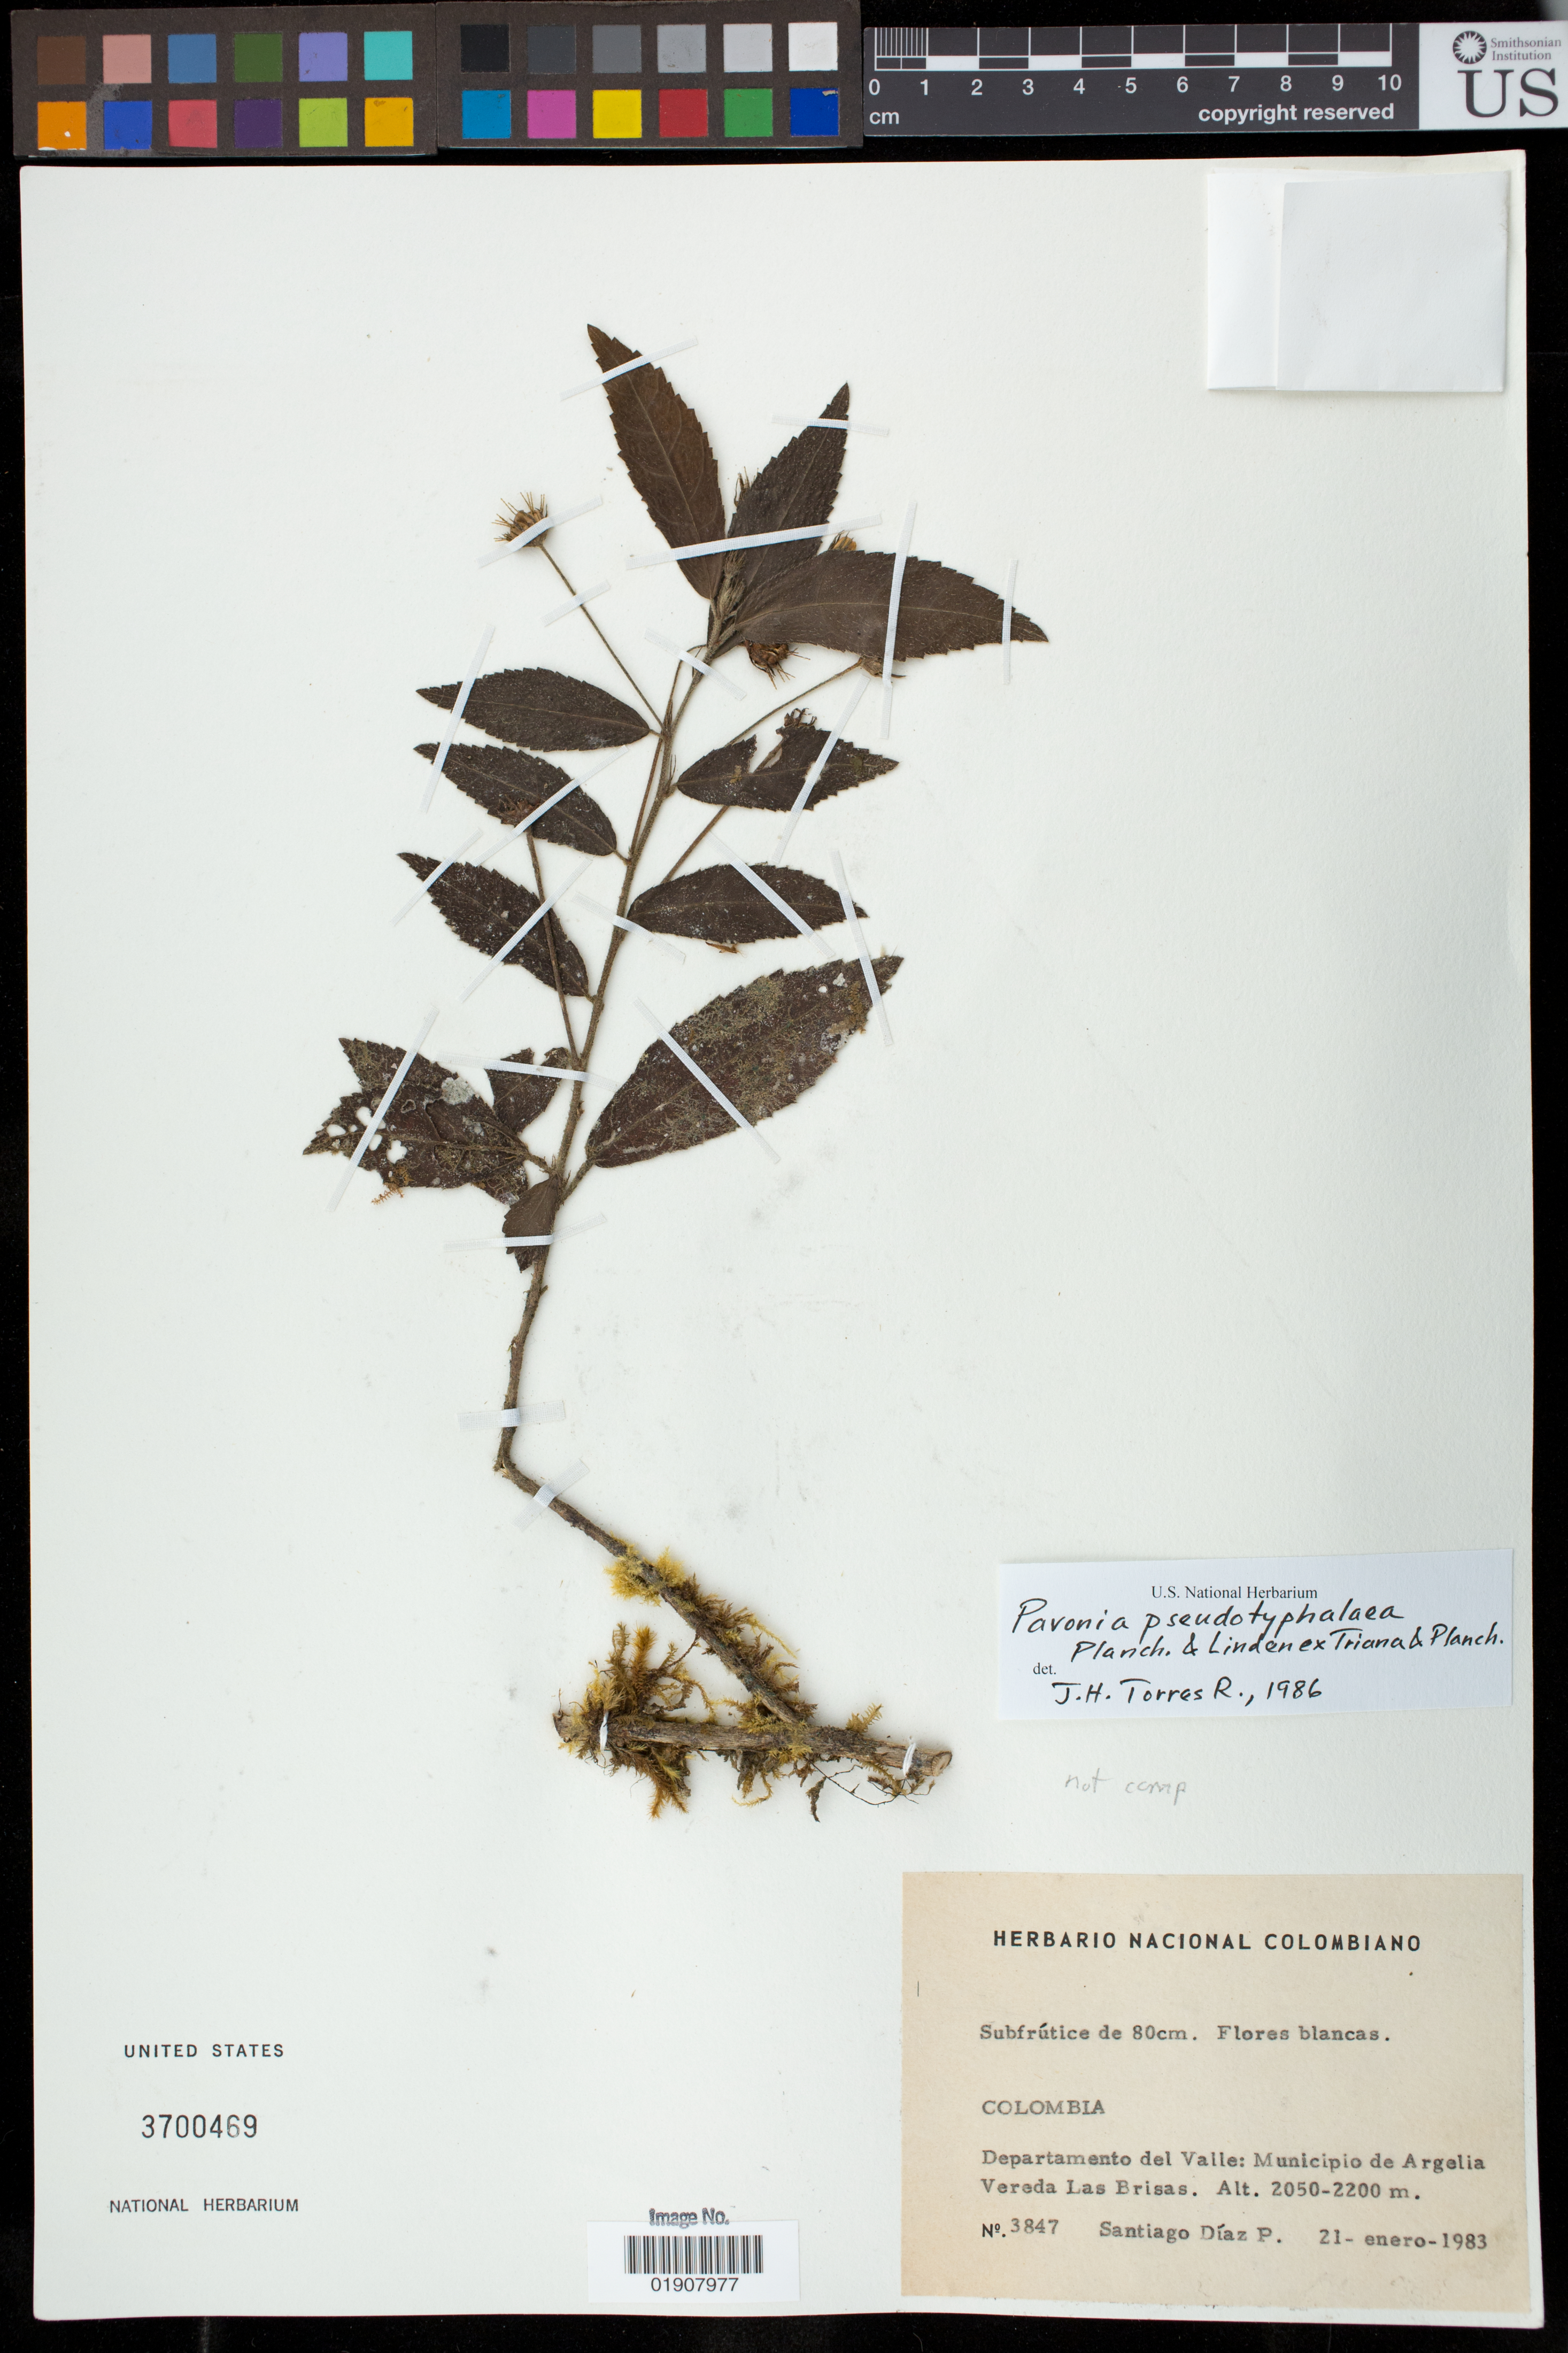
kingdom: Plantae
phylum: Tracheophyta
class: Magnoliopsida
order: Malvales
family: Malvaceae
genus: Pavonia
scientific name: Pavonia pseudotyphalaea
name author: Planch. & Linden ex Triana & Planch.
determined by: Torres R., J. H.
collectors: S. Díaz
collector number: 3847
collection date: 1983-01-21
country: Colombia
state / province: Valle del Cauca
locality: Municipio de Argelia, Vereda Las Brisas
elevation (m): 2050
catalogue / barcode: US 3700469